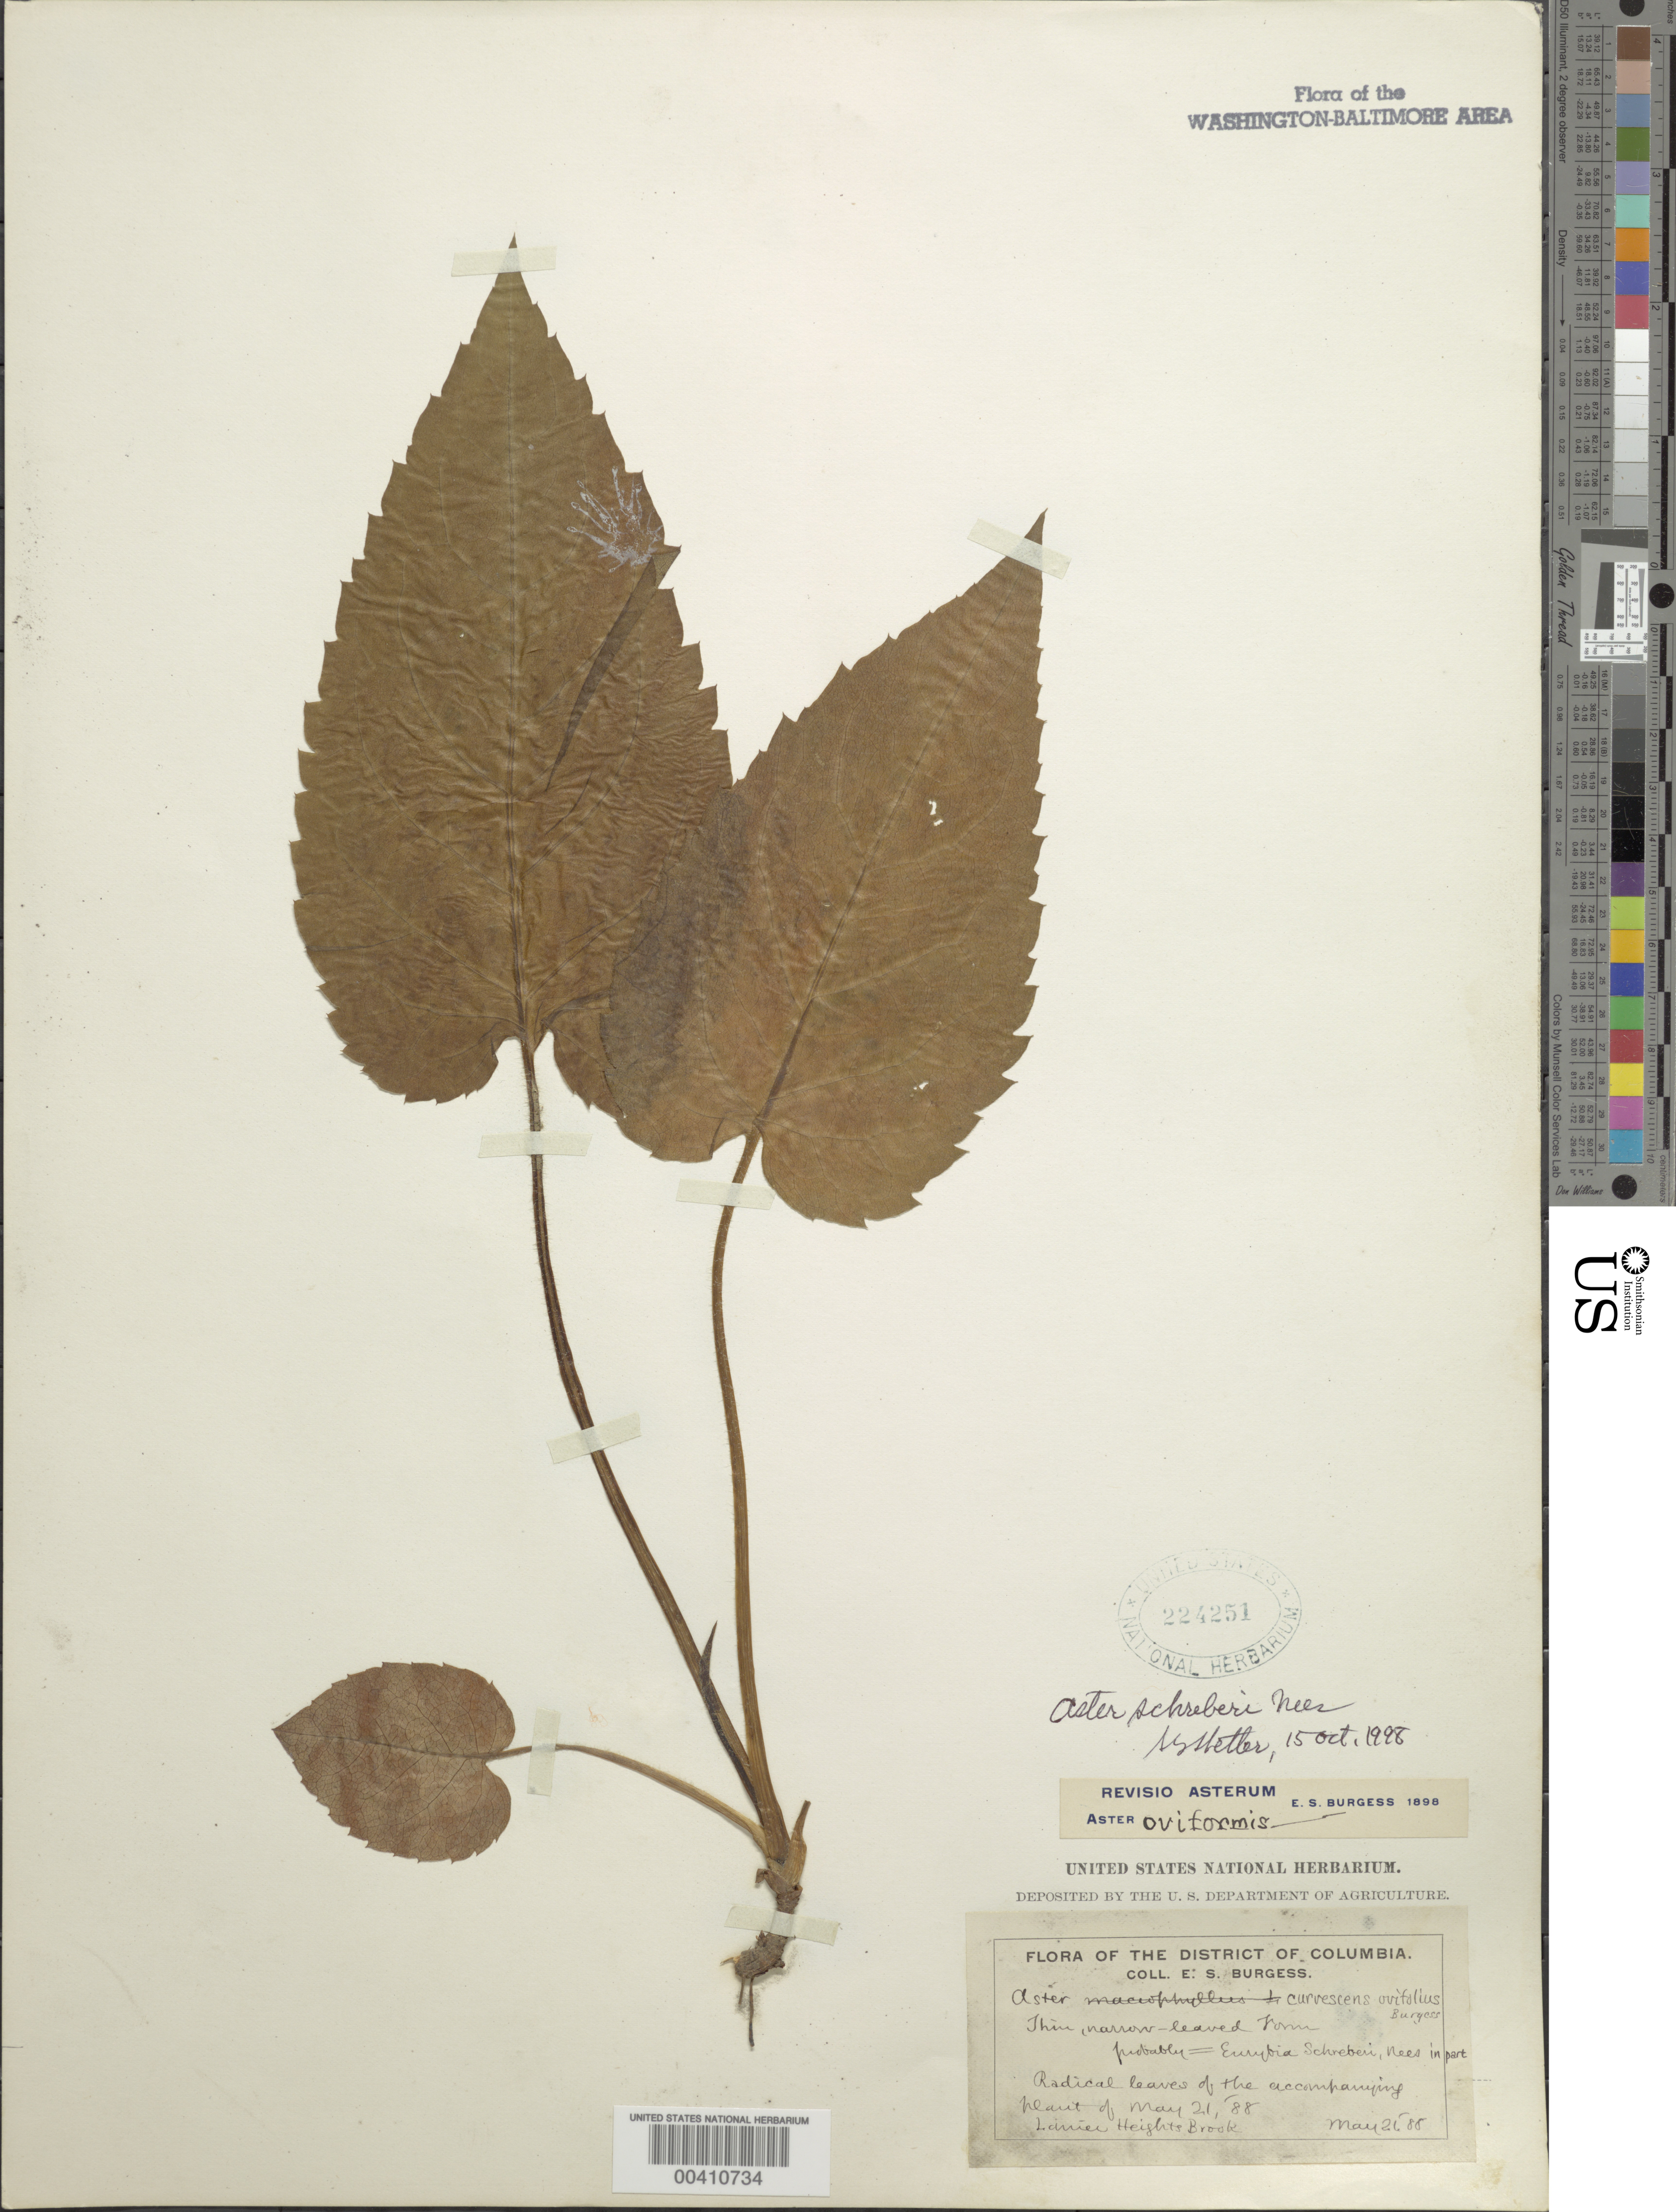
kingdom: Plantae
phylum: Tracheophyta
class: Magnoliopsida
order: Asterales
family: Asteraceae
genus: Eurybia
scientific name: Eurybia schreberi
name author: (Nees) Nees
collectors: E. Burgess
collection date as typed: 21 May 1888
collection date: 1888-05-21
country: United States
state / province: District of Columbia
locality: Lanier Heights Brook Rock Creek Park & vicinity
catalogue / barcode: US 224251